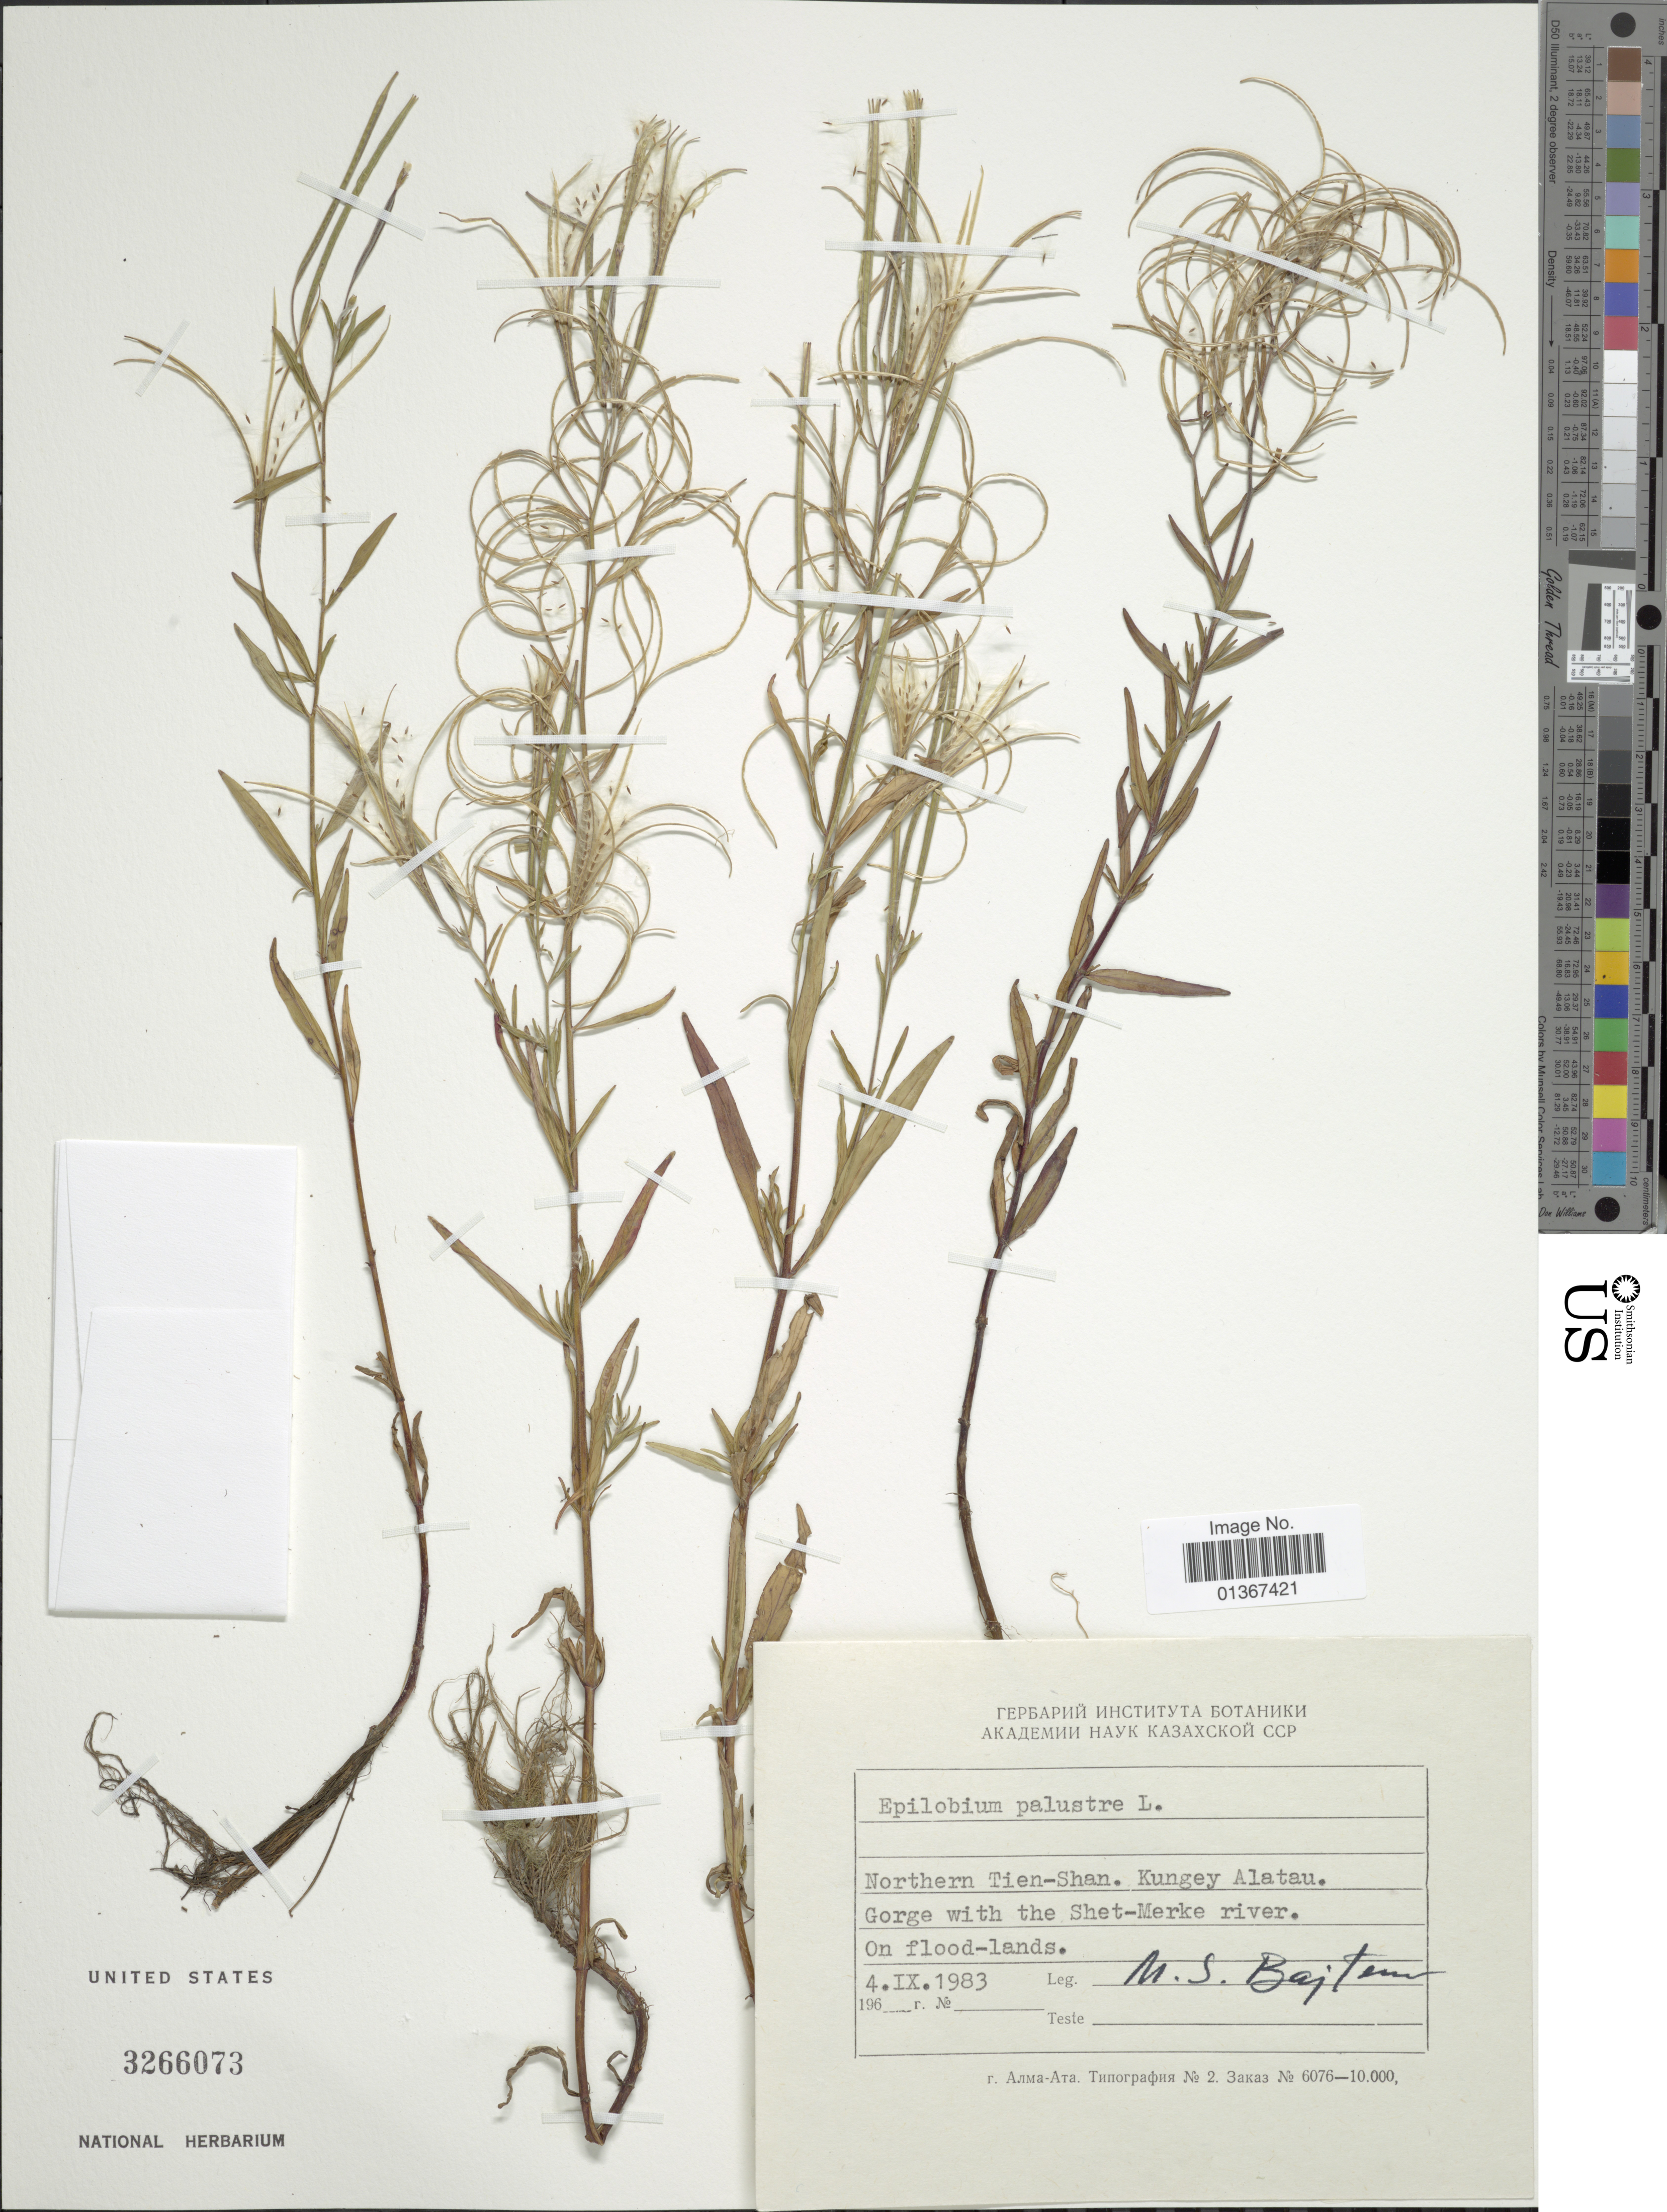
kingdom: Plantae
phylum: Tracheophyta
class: Magnoliopsida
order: Myrtales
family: Onagraceae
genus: Epilobium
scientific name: Epilobium palustre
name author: L.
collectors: M. Bajtenov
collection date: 1983-09-04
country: Kazakhstan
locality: Northern Tien-Shan. Kungey Alatau. Gorge with the Shet-Merke river.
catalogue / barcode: US 3266073